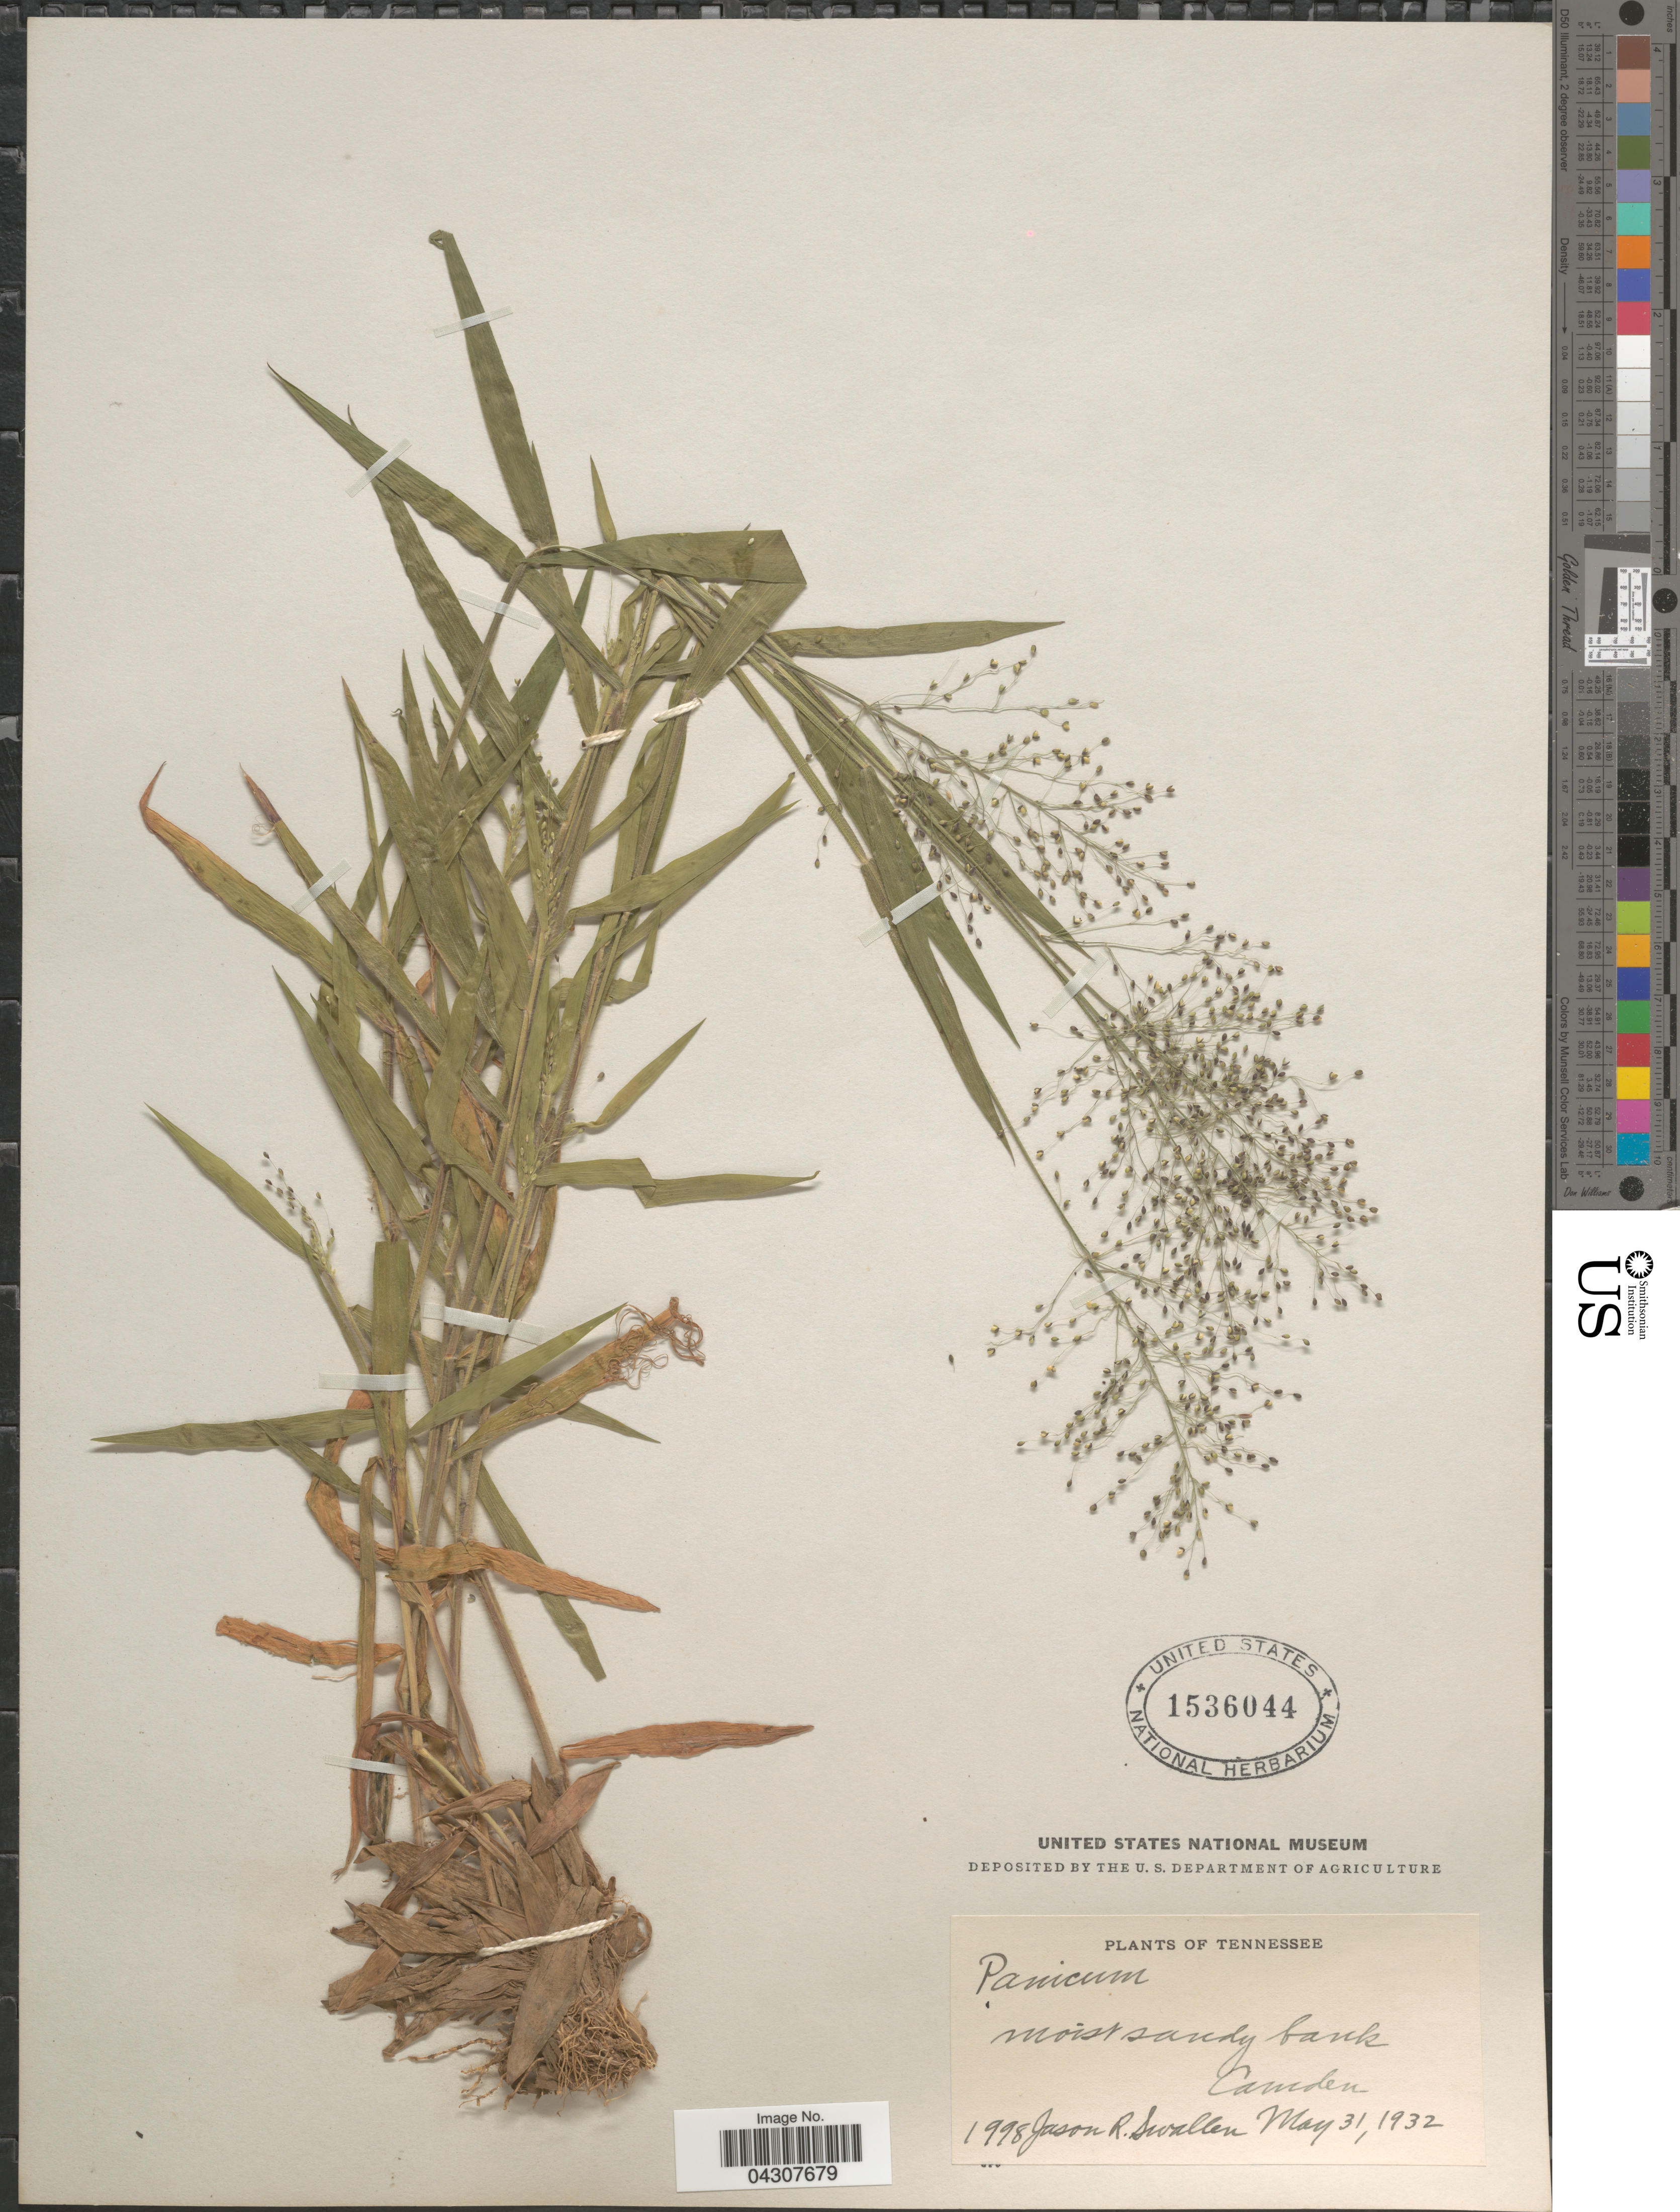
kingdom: Plantae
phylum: Tracheophyta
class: Liliopsida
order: Poales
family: Poaceae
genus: Dichanthelium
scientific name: Dichanthelium acuminatum var. acuminatum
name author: (Sw.) Gould & C.A. Clark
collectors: J. R. Swallen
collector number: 1998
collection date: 1932-05-31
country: United States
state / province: Tennessee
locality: Moist sandy bank. Camden.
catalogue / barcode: US 1536044